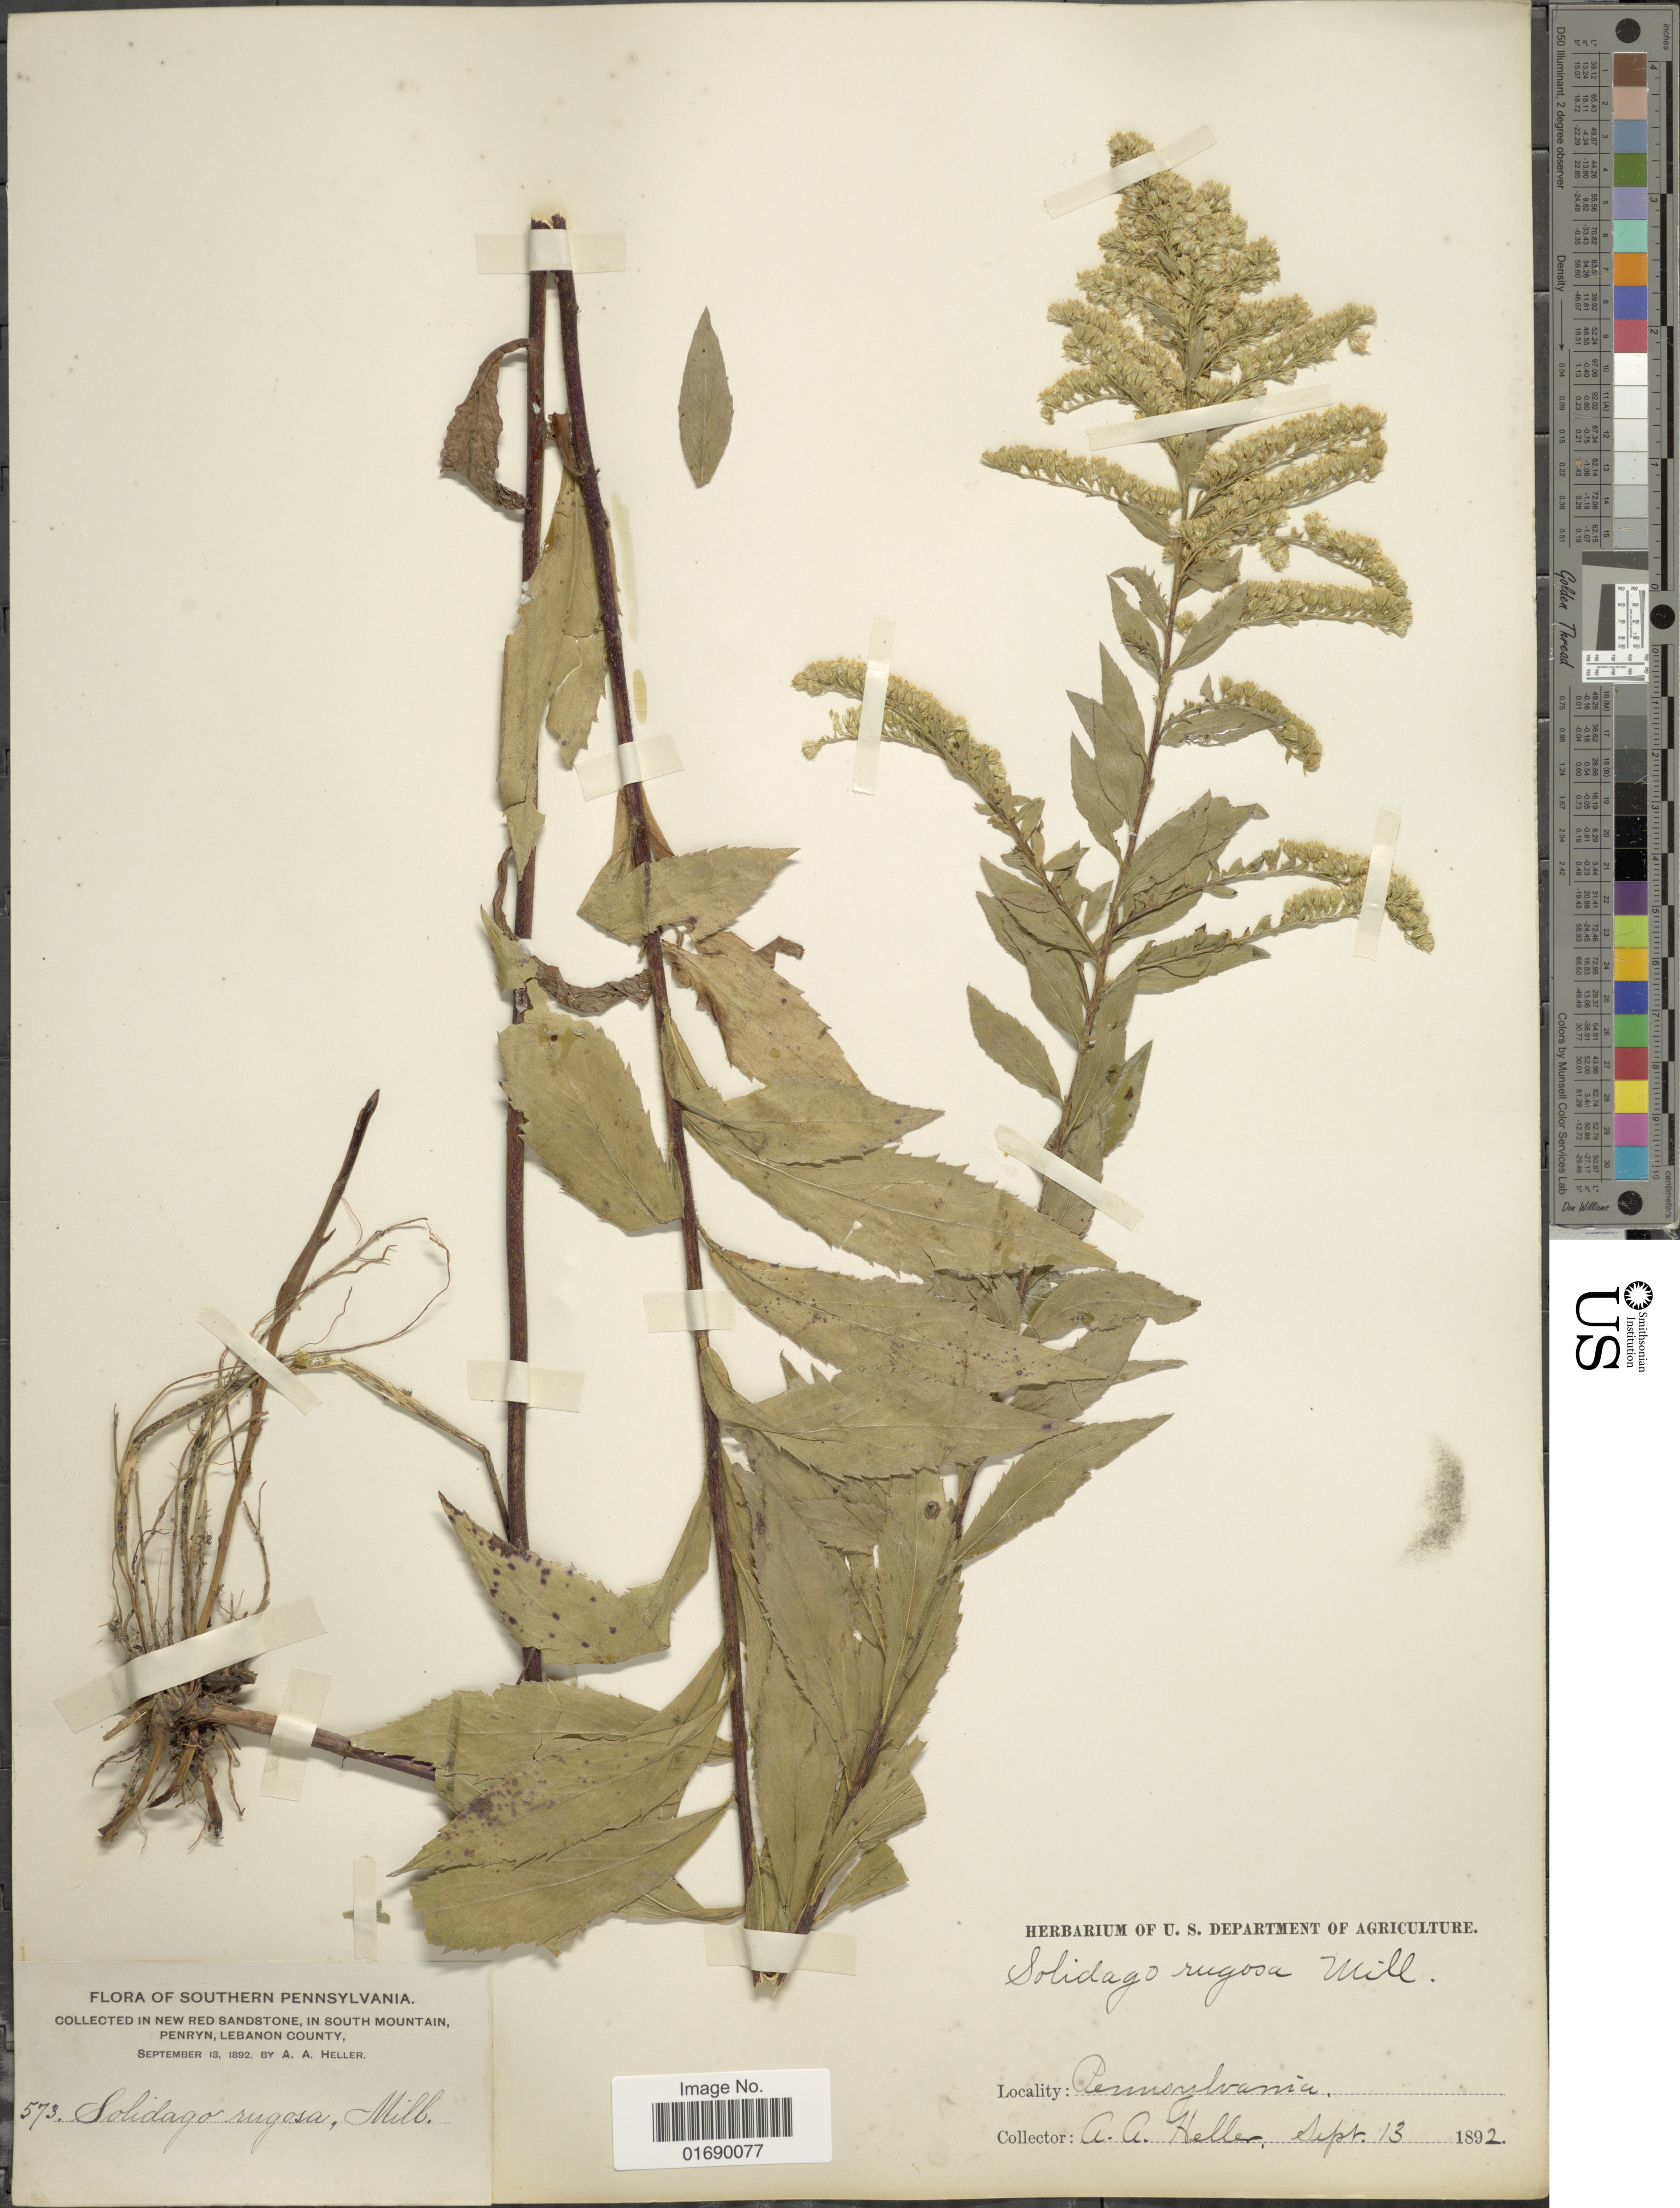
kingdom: Plantae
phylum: Tracheophyta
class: Magnoliopsida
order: Asterales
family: Asteraceae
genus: Solidago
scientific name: Solidago rugosa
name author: Mill.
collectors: A. A. Heller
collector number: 573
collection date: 1892-09-13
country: United States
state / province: Pennsylvania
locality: Southern Pennsylvania, in new Red Sandstone, in South Mountain, Penryn, Lebanon County